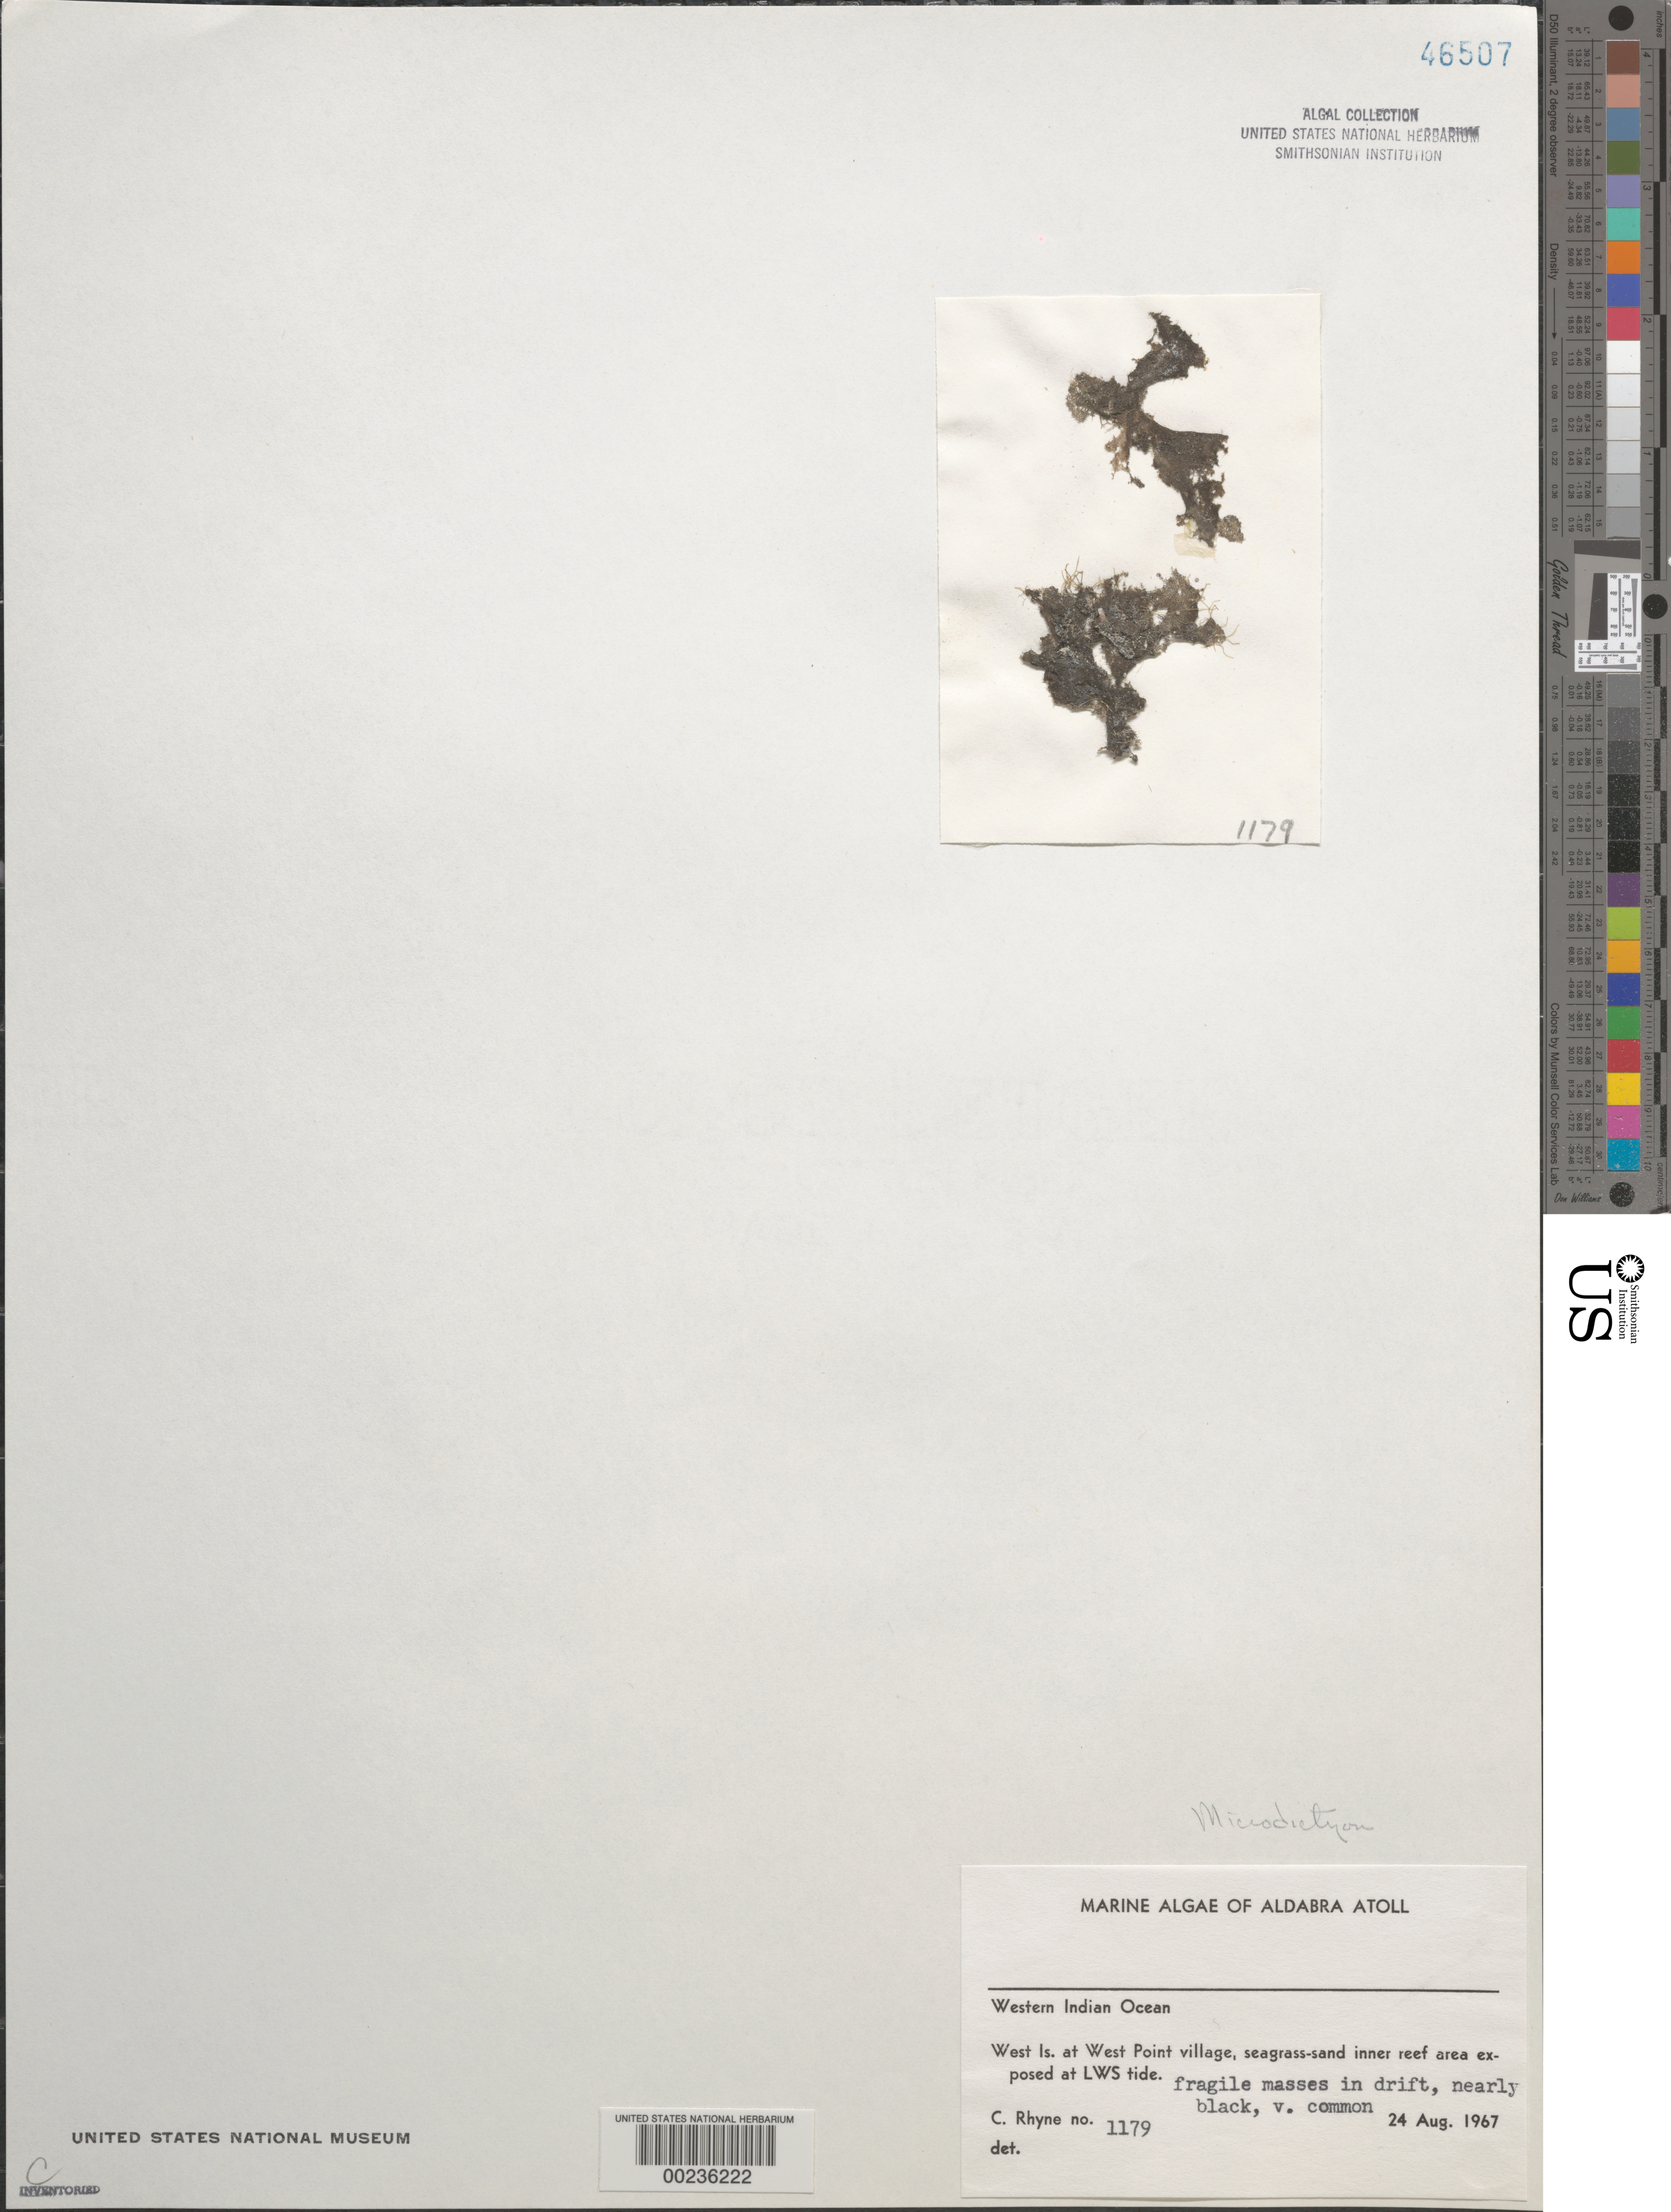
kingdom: Plantae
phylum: Chlorophyta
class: Ulvophyceae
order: Cladophorales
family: Anadyomenaceae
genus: Microdictyon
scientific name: Microdictyon sp.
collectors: C. Rhyne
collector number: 1179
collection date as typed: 24 Aug 1967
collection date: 1967-08-24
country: Seychelles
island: Aldabra Atoll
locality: West Islet, West Point Village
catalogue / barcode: US 46507